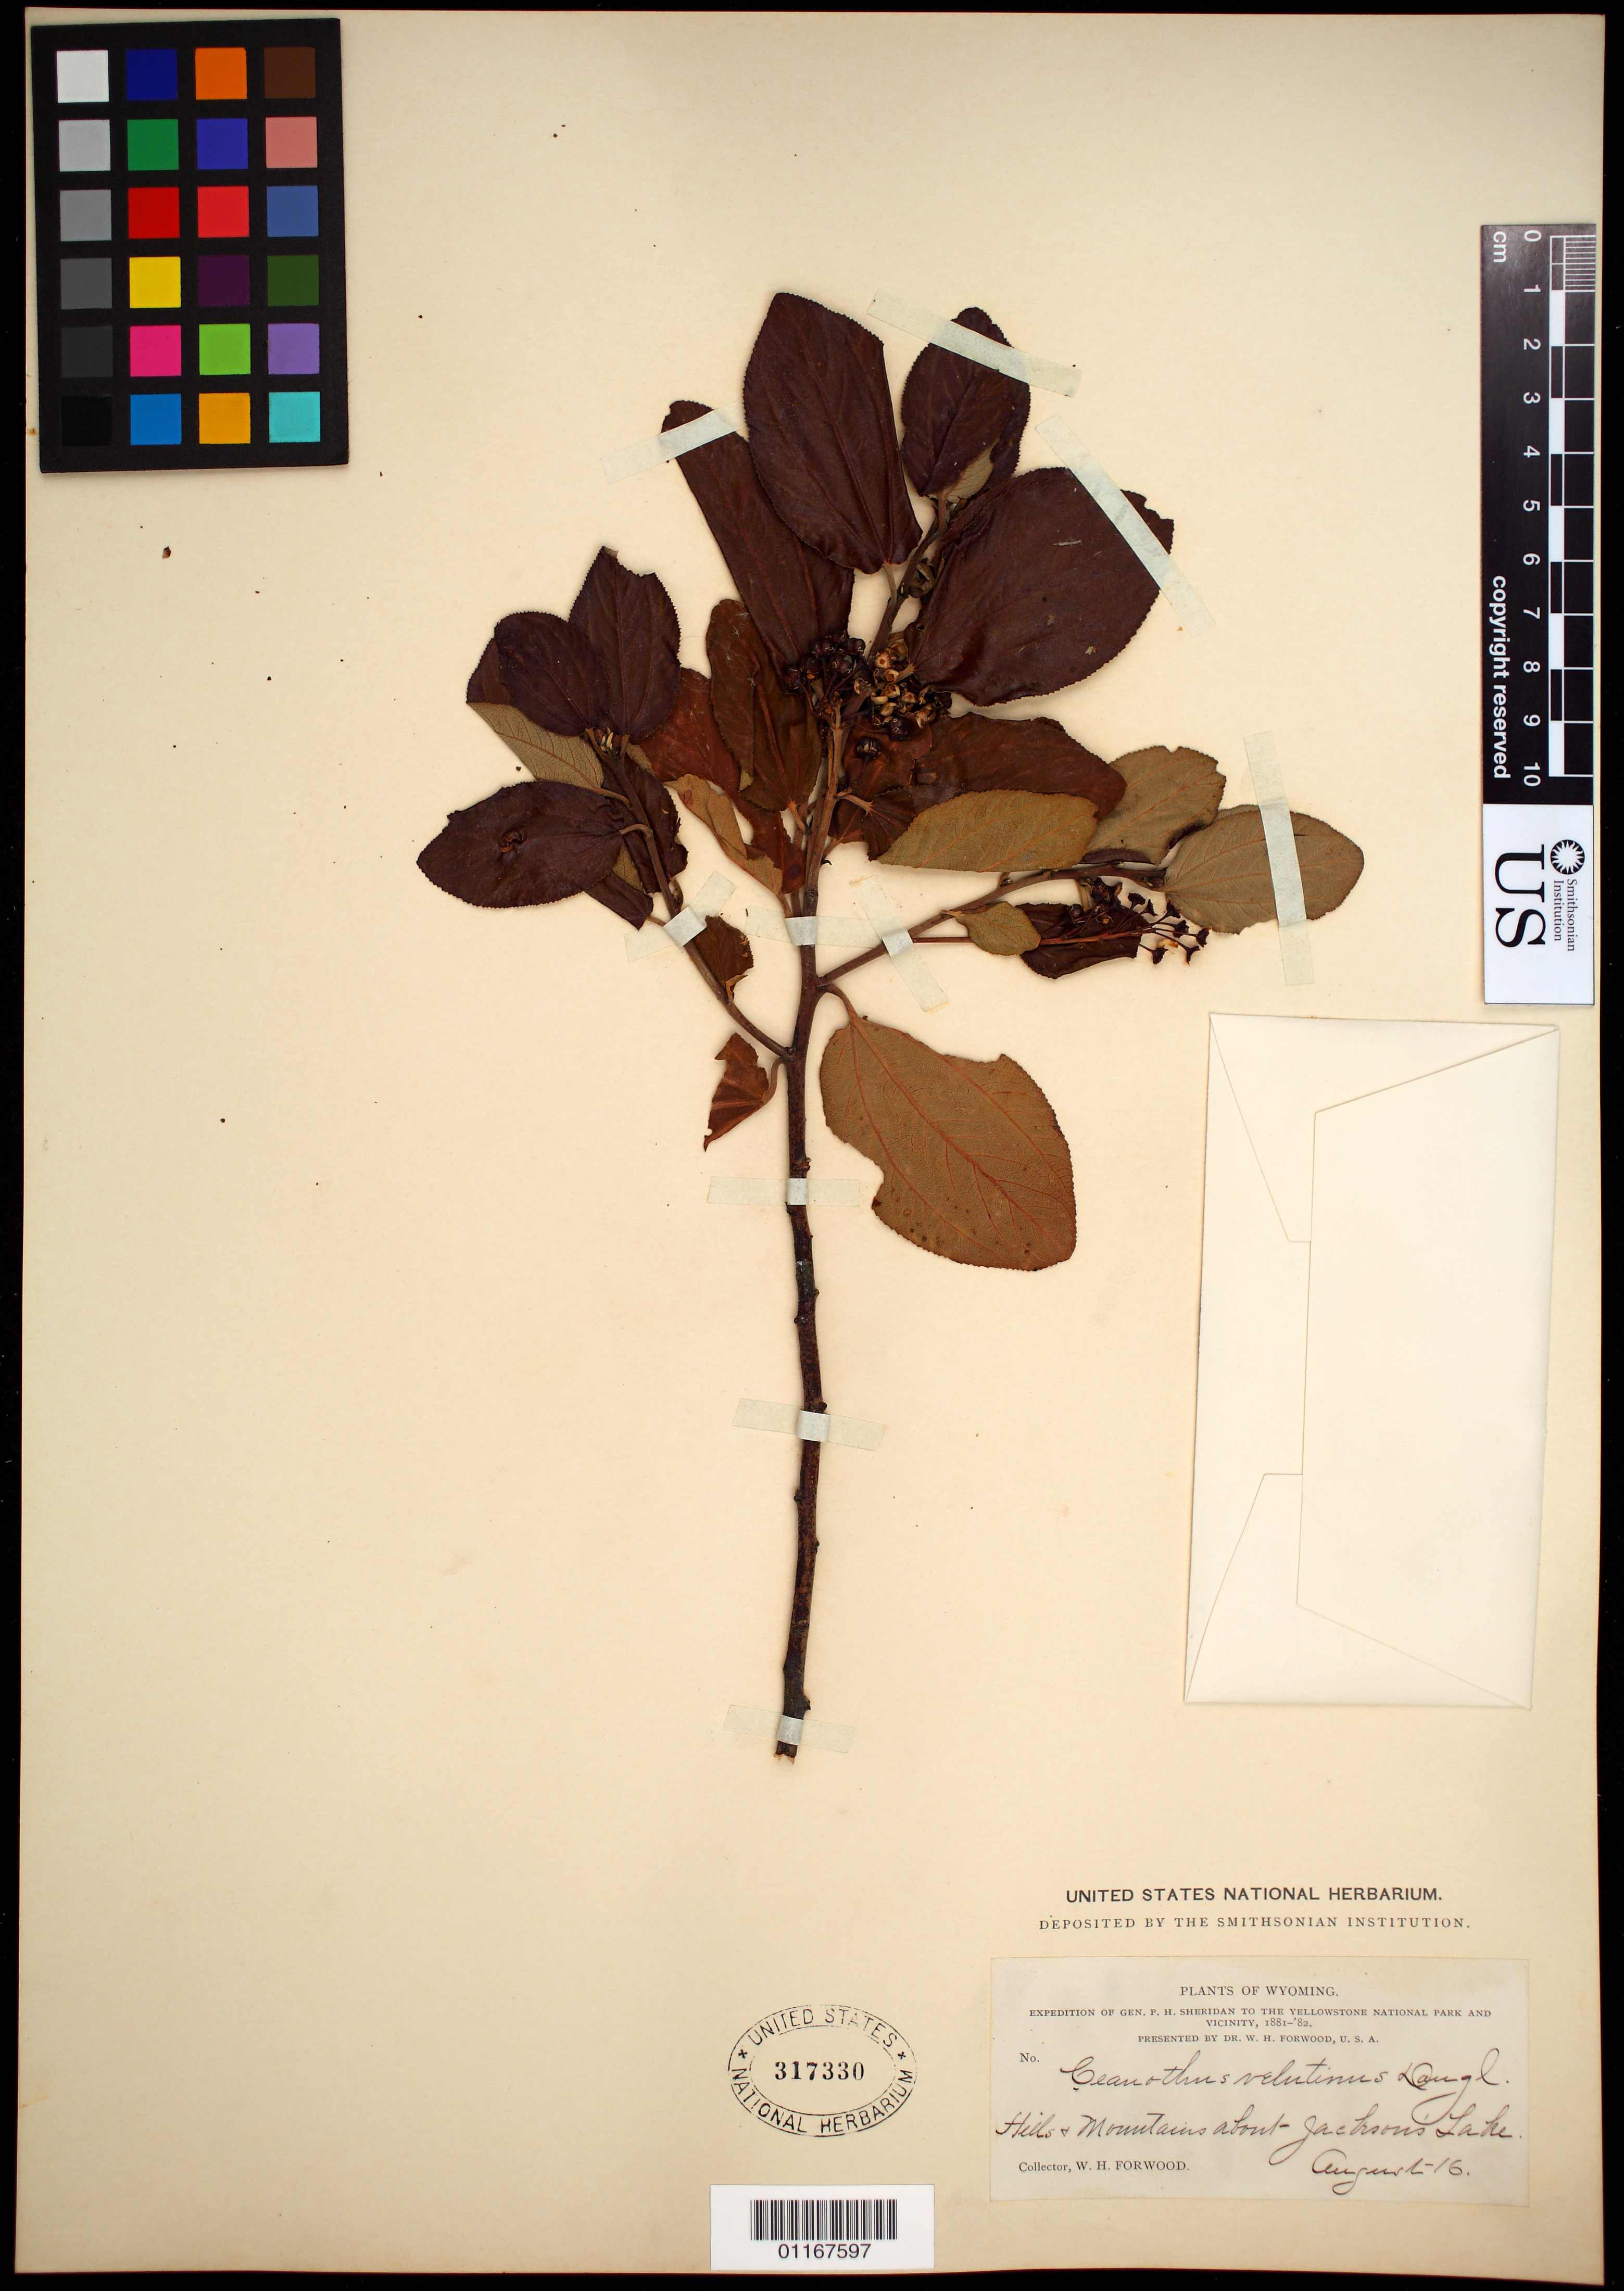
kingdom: Plantae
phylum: Tracheophyta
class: Magnoliopsida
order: Rosales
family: Rhamnaceae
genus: Ceanothus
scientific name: Ceanothus velutinus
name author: Douglas ex Hook.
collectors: W. Forwood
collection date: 1881-08-16 or 1882-08-16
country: United States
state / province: Wyoming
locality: Hills +Mountains about Jackson's Lake.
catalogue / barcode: US 317330